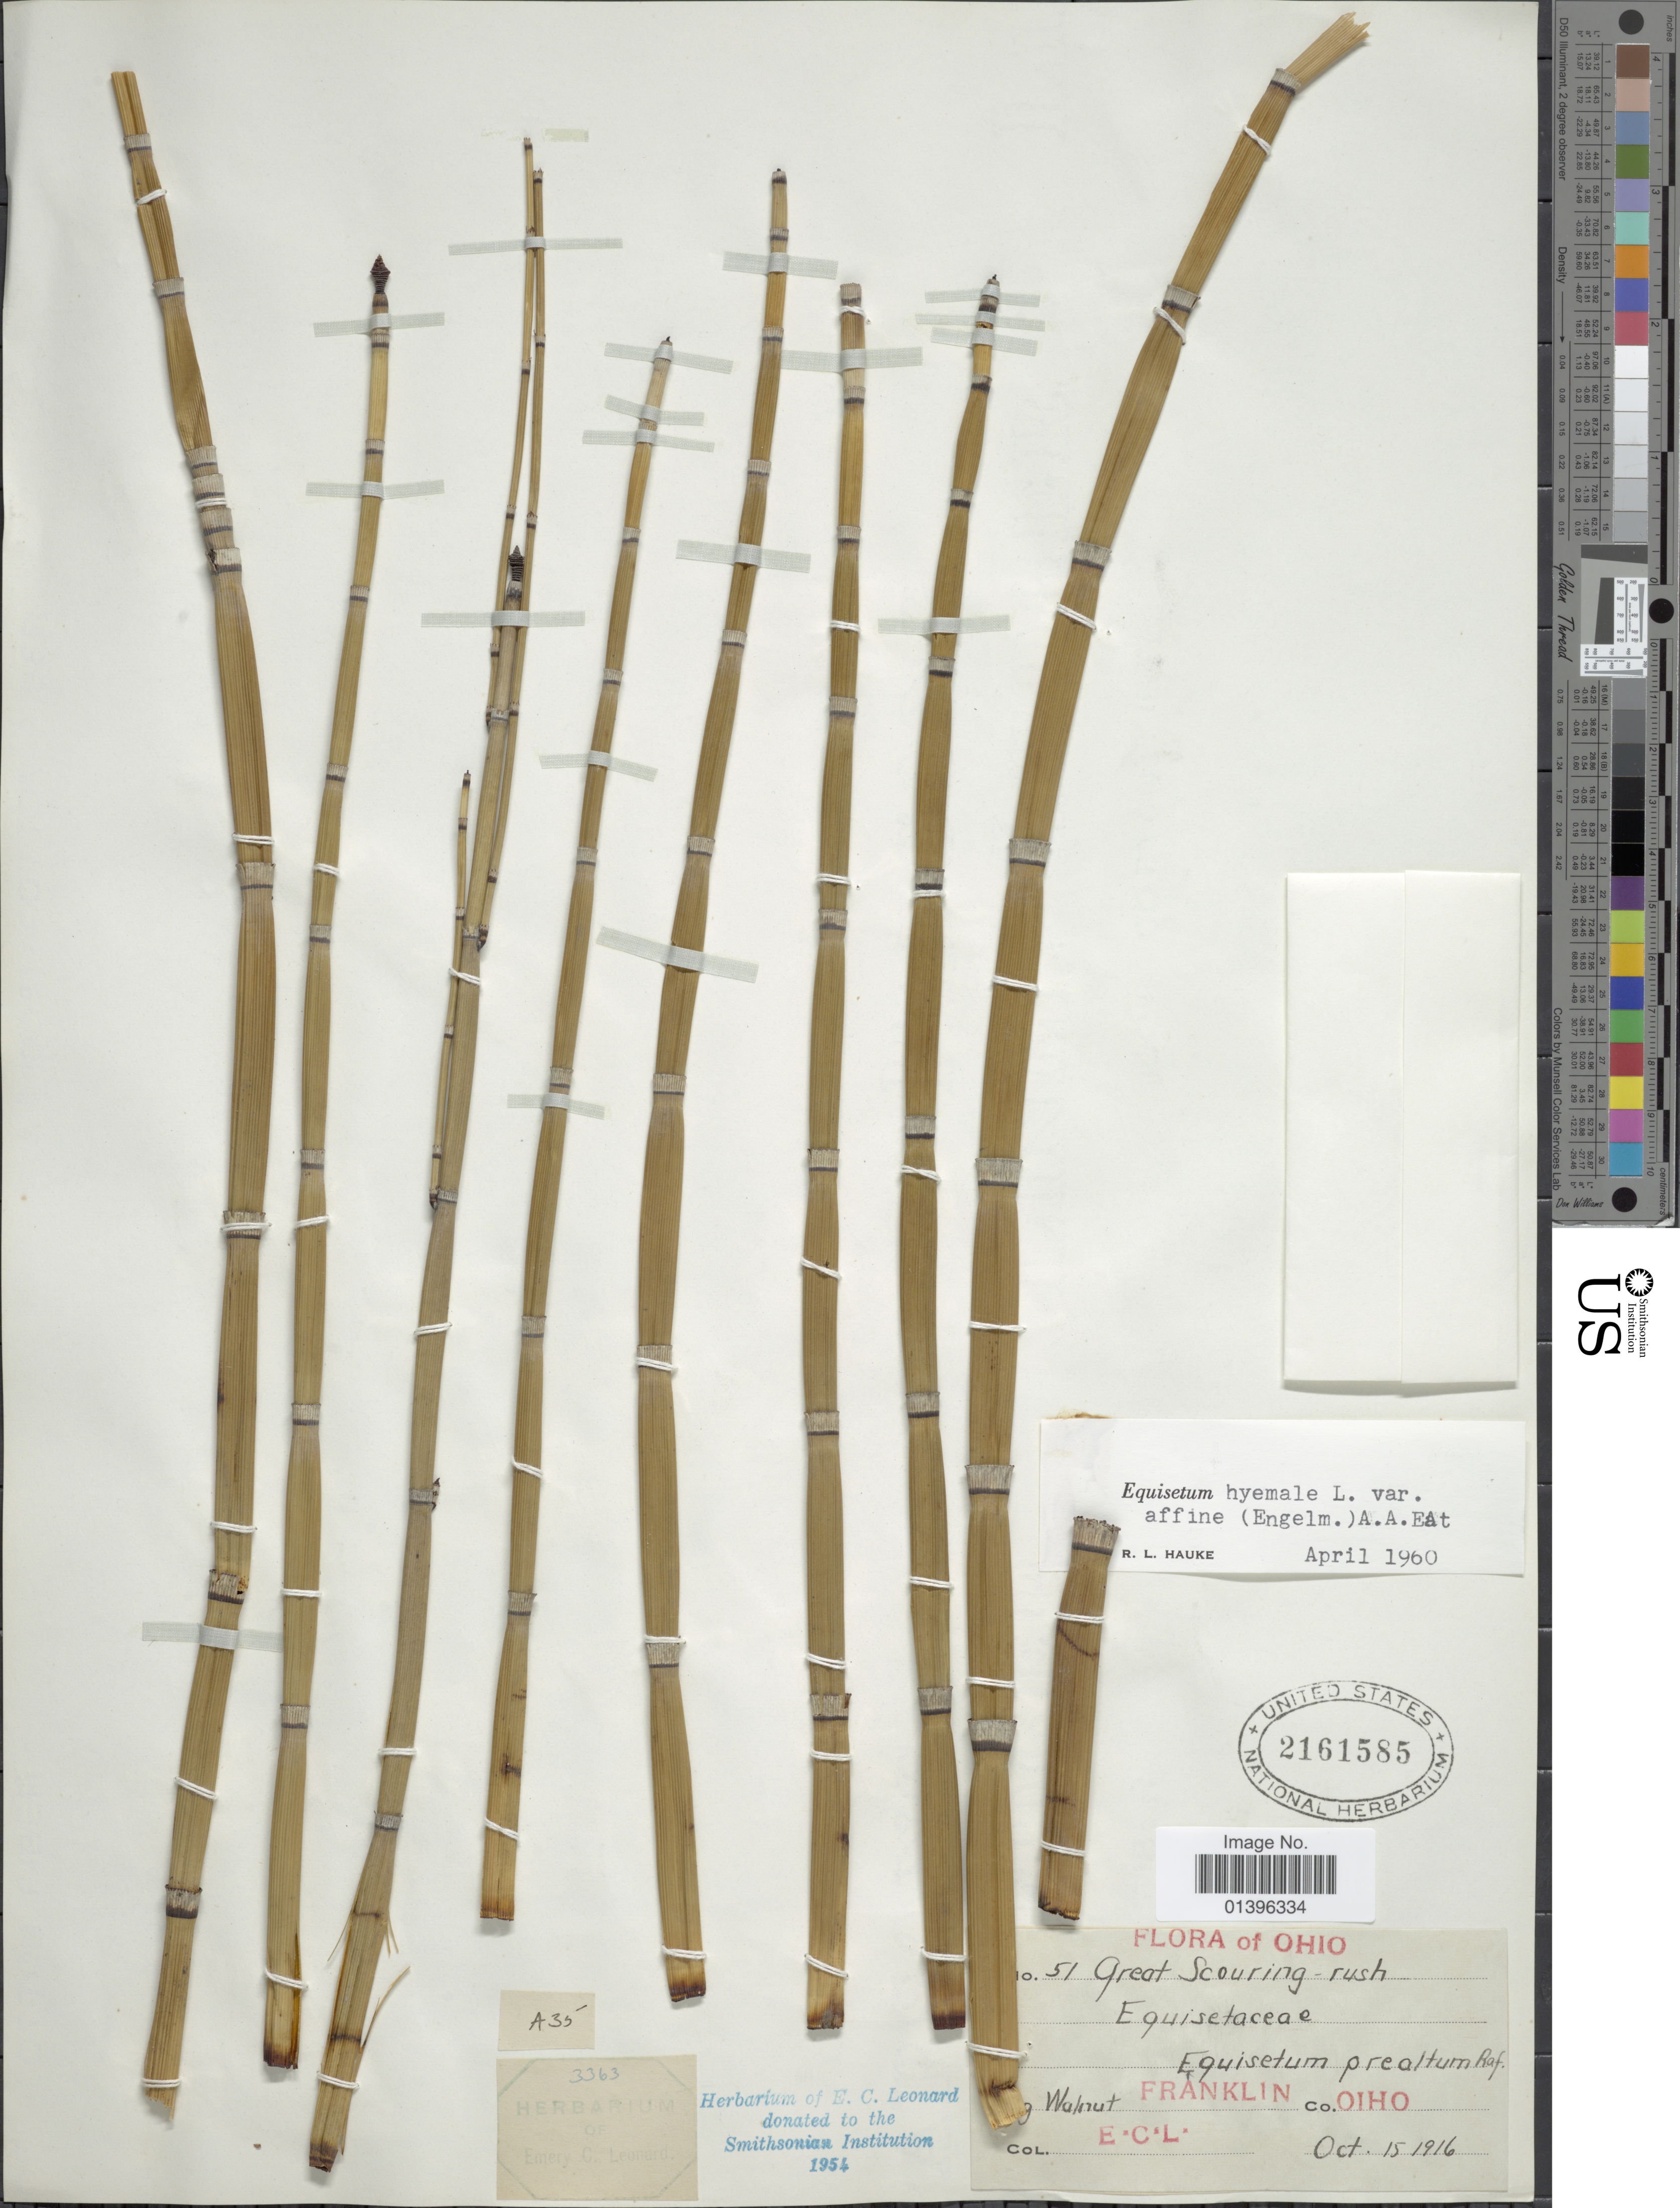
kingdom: Plantae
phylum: Tracheophyta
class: Polypodiopsida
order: Equisetales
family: Equisetaceae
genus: Equisetum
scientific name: Equisetum hyemale var. affine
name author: (Engelm.) A.A. Eaton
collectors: E. C. Leonard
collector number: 51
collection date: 1916-10-15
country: United States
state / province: Ohio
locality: [illegible text] Walnut, Franklin Co. Ohio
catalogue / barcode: US 2161585